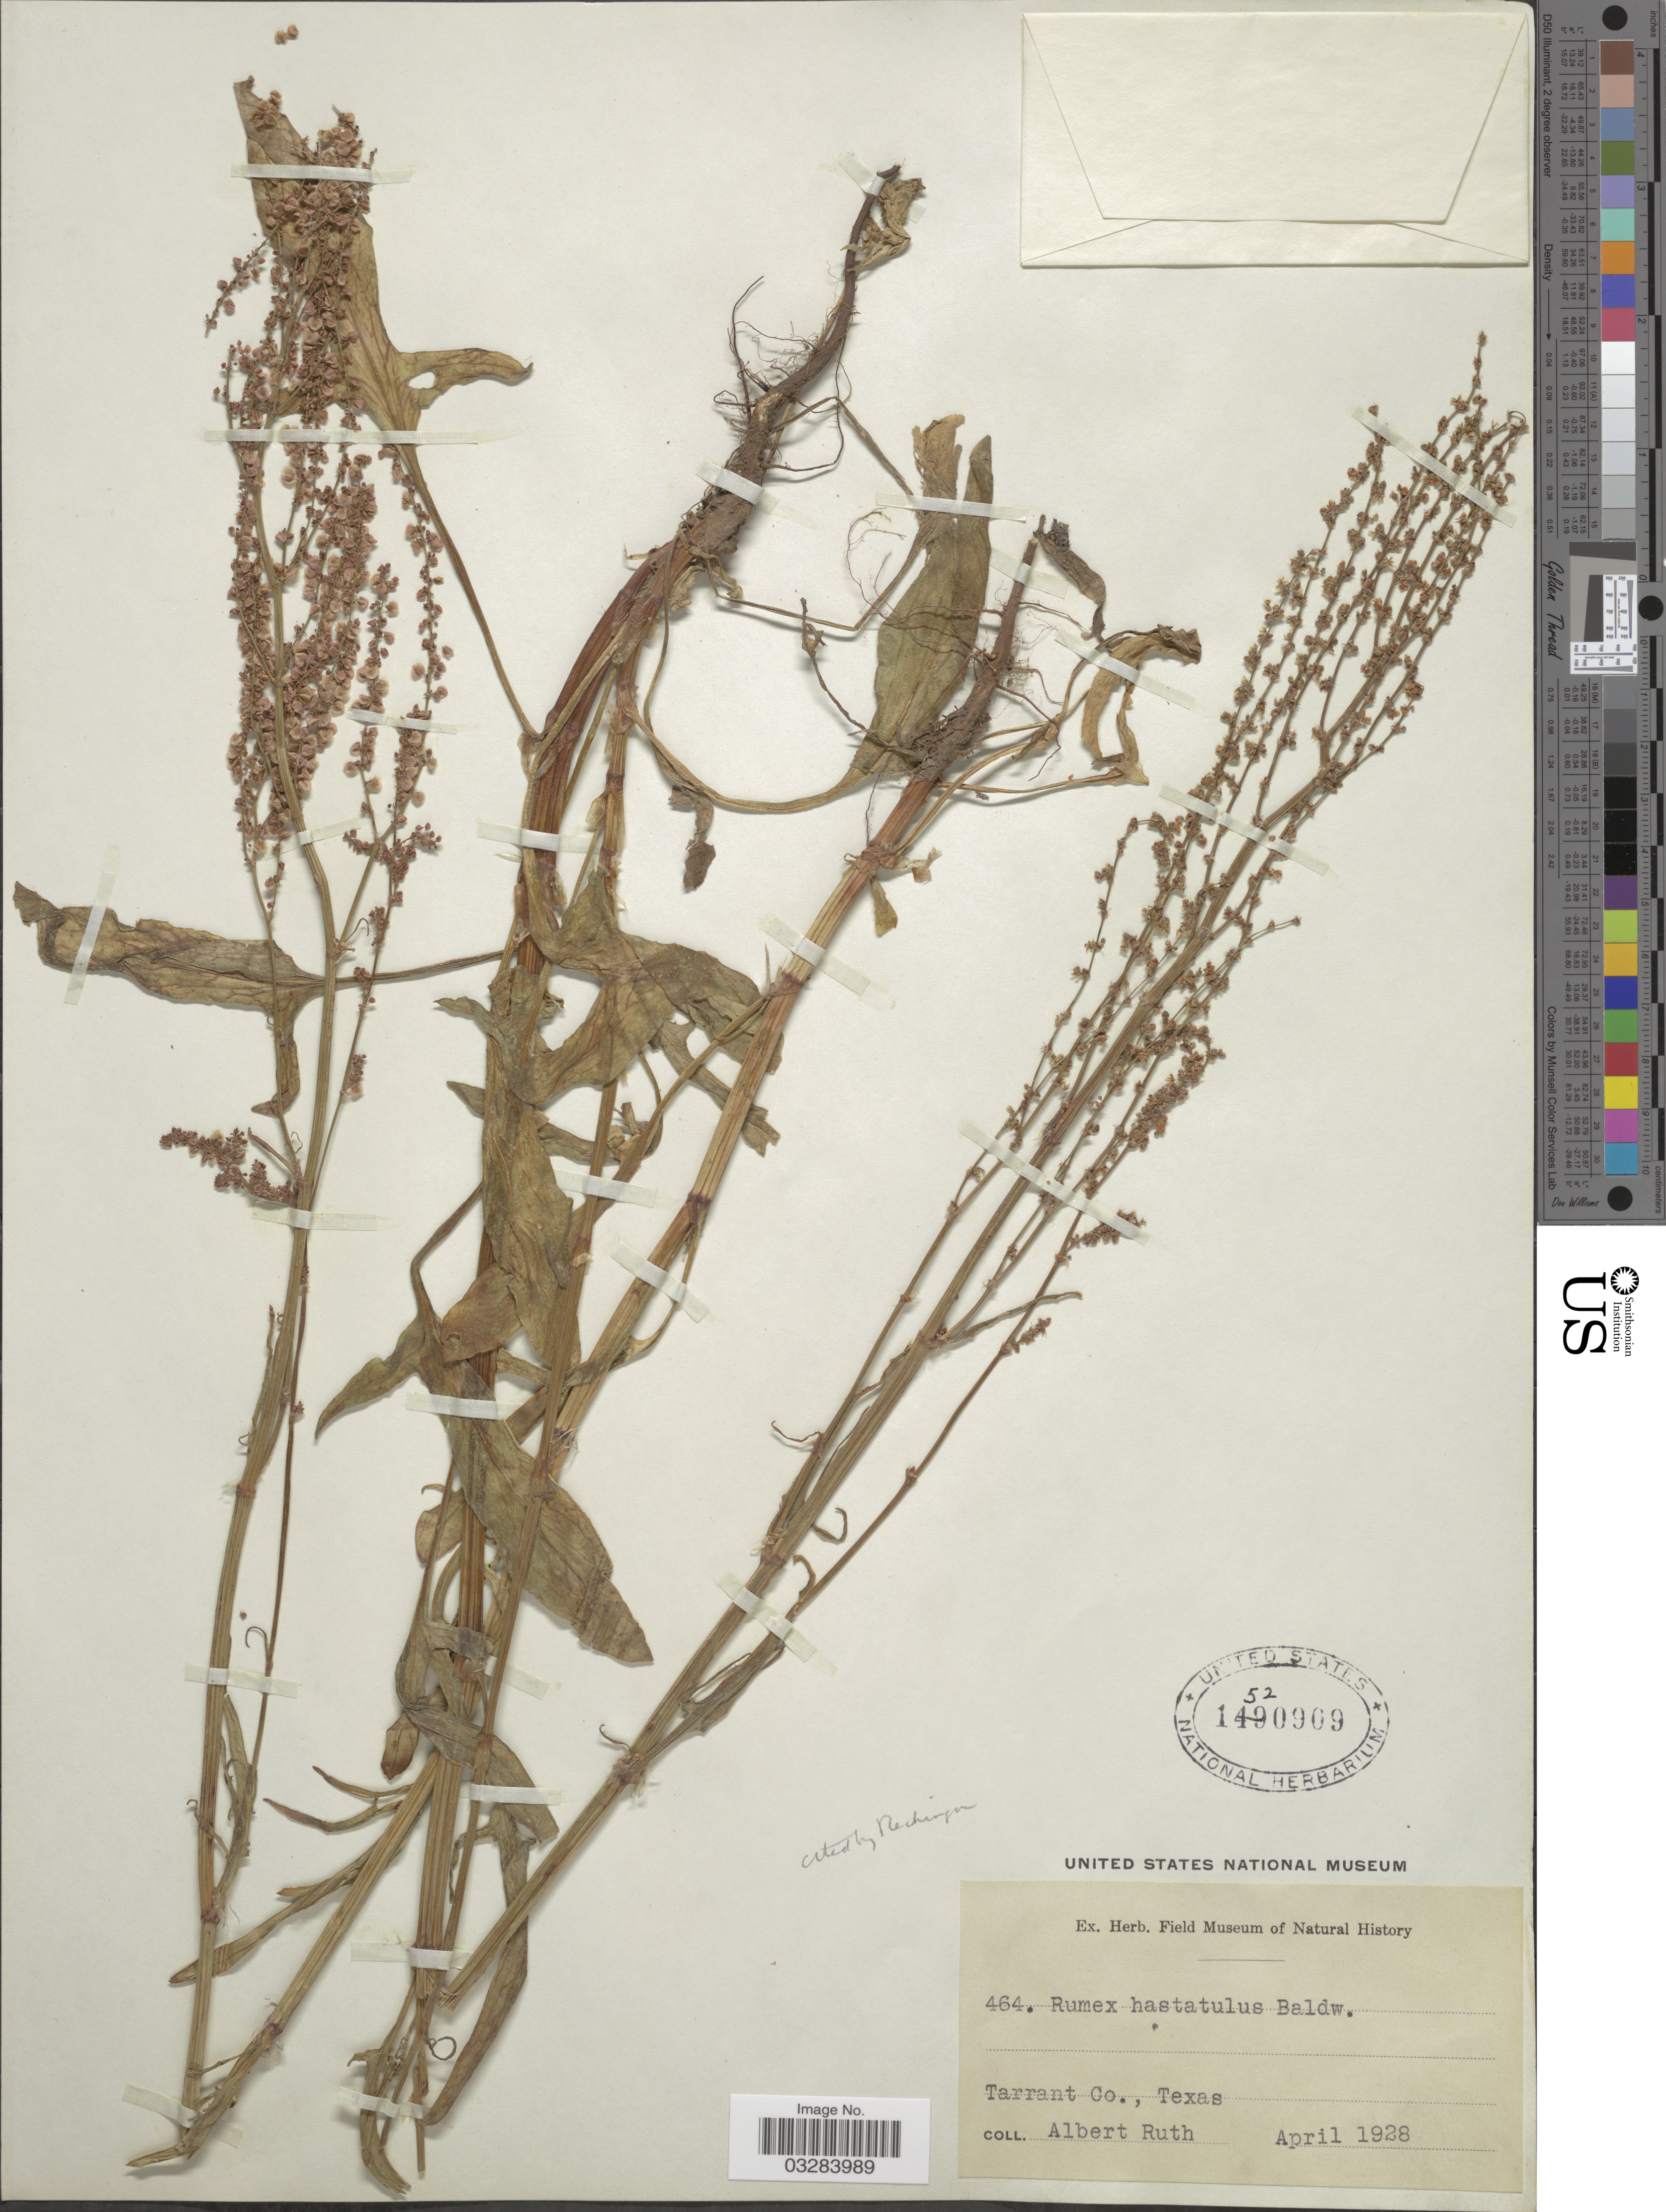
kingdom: Plantae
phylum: Tracheophyta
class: Magnoliopsida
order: Caryophyllales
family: Polygonaceae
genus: Rumex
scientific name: Rumex hastatulus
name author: Baldwin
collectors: A. Ruth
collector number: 464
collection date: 1928-04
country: United States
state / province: Texas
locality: Tarrant Co.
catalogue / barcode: US 1520909